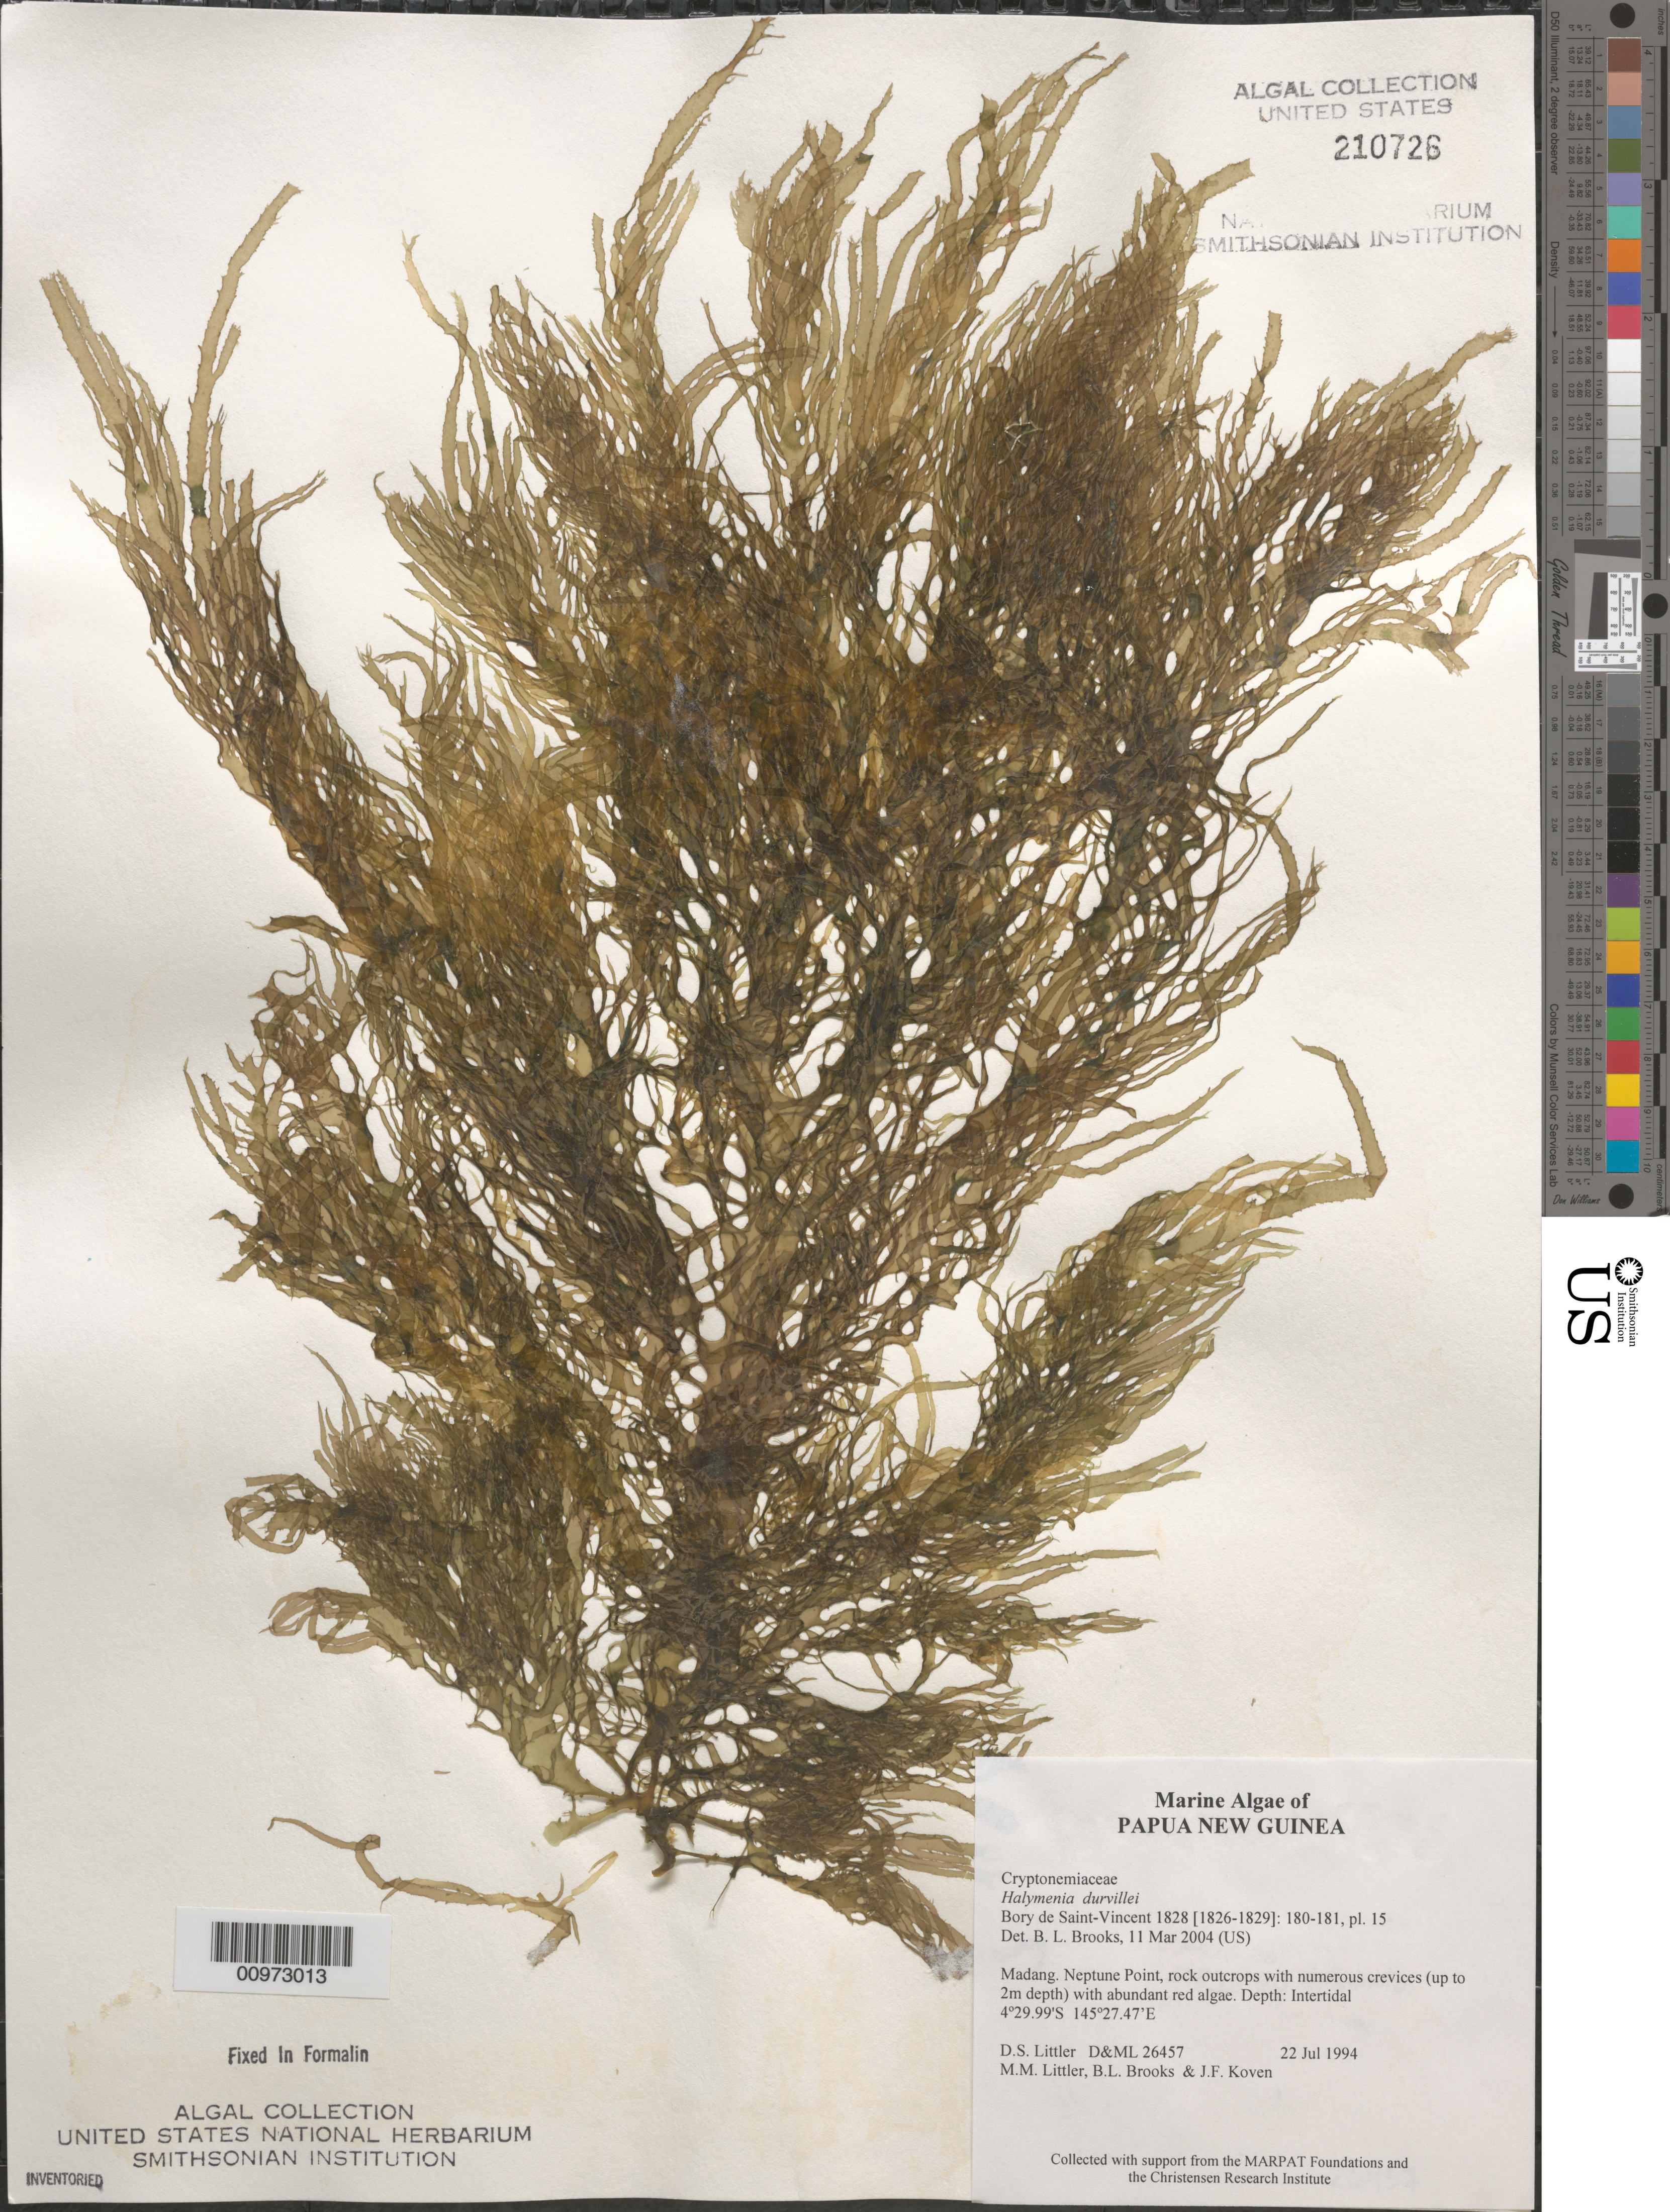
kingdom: Plantae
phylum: Rhodophyta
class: Florideophyceae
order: Halymeniales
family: Halymeniaceae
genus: Halymenia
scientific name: Halymenia durvillei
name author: Bory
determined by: Brooks, B. L., (BOT), Smithsonian Institution - National Museum of Natural History (UNITED STATES)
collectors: D. S. Littler, M. M. Littler, B. Brooks & J. Koven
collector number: D&ML 26457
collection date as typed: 22 Jul 1994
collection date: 1994-07-22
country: Papua New Guinea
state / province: Madang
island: New Guinea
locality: Neptune Point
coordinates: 4 29.99'S, 145 27.47'E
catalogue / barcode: US 210726